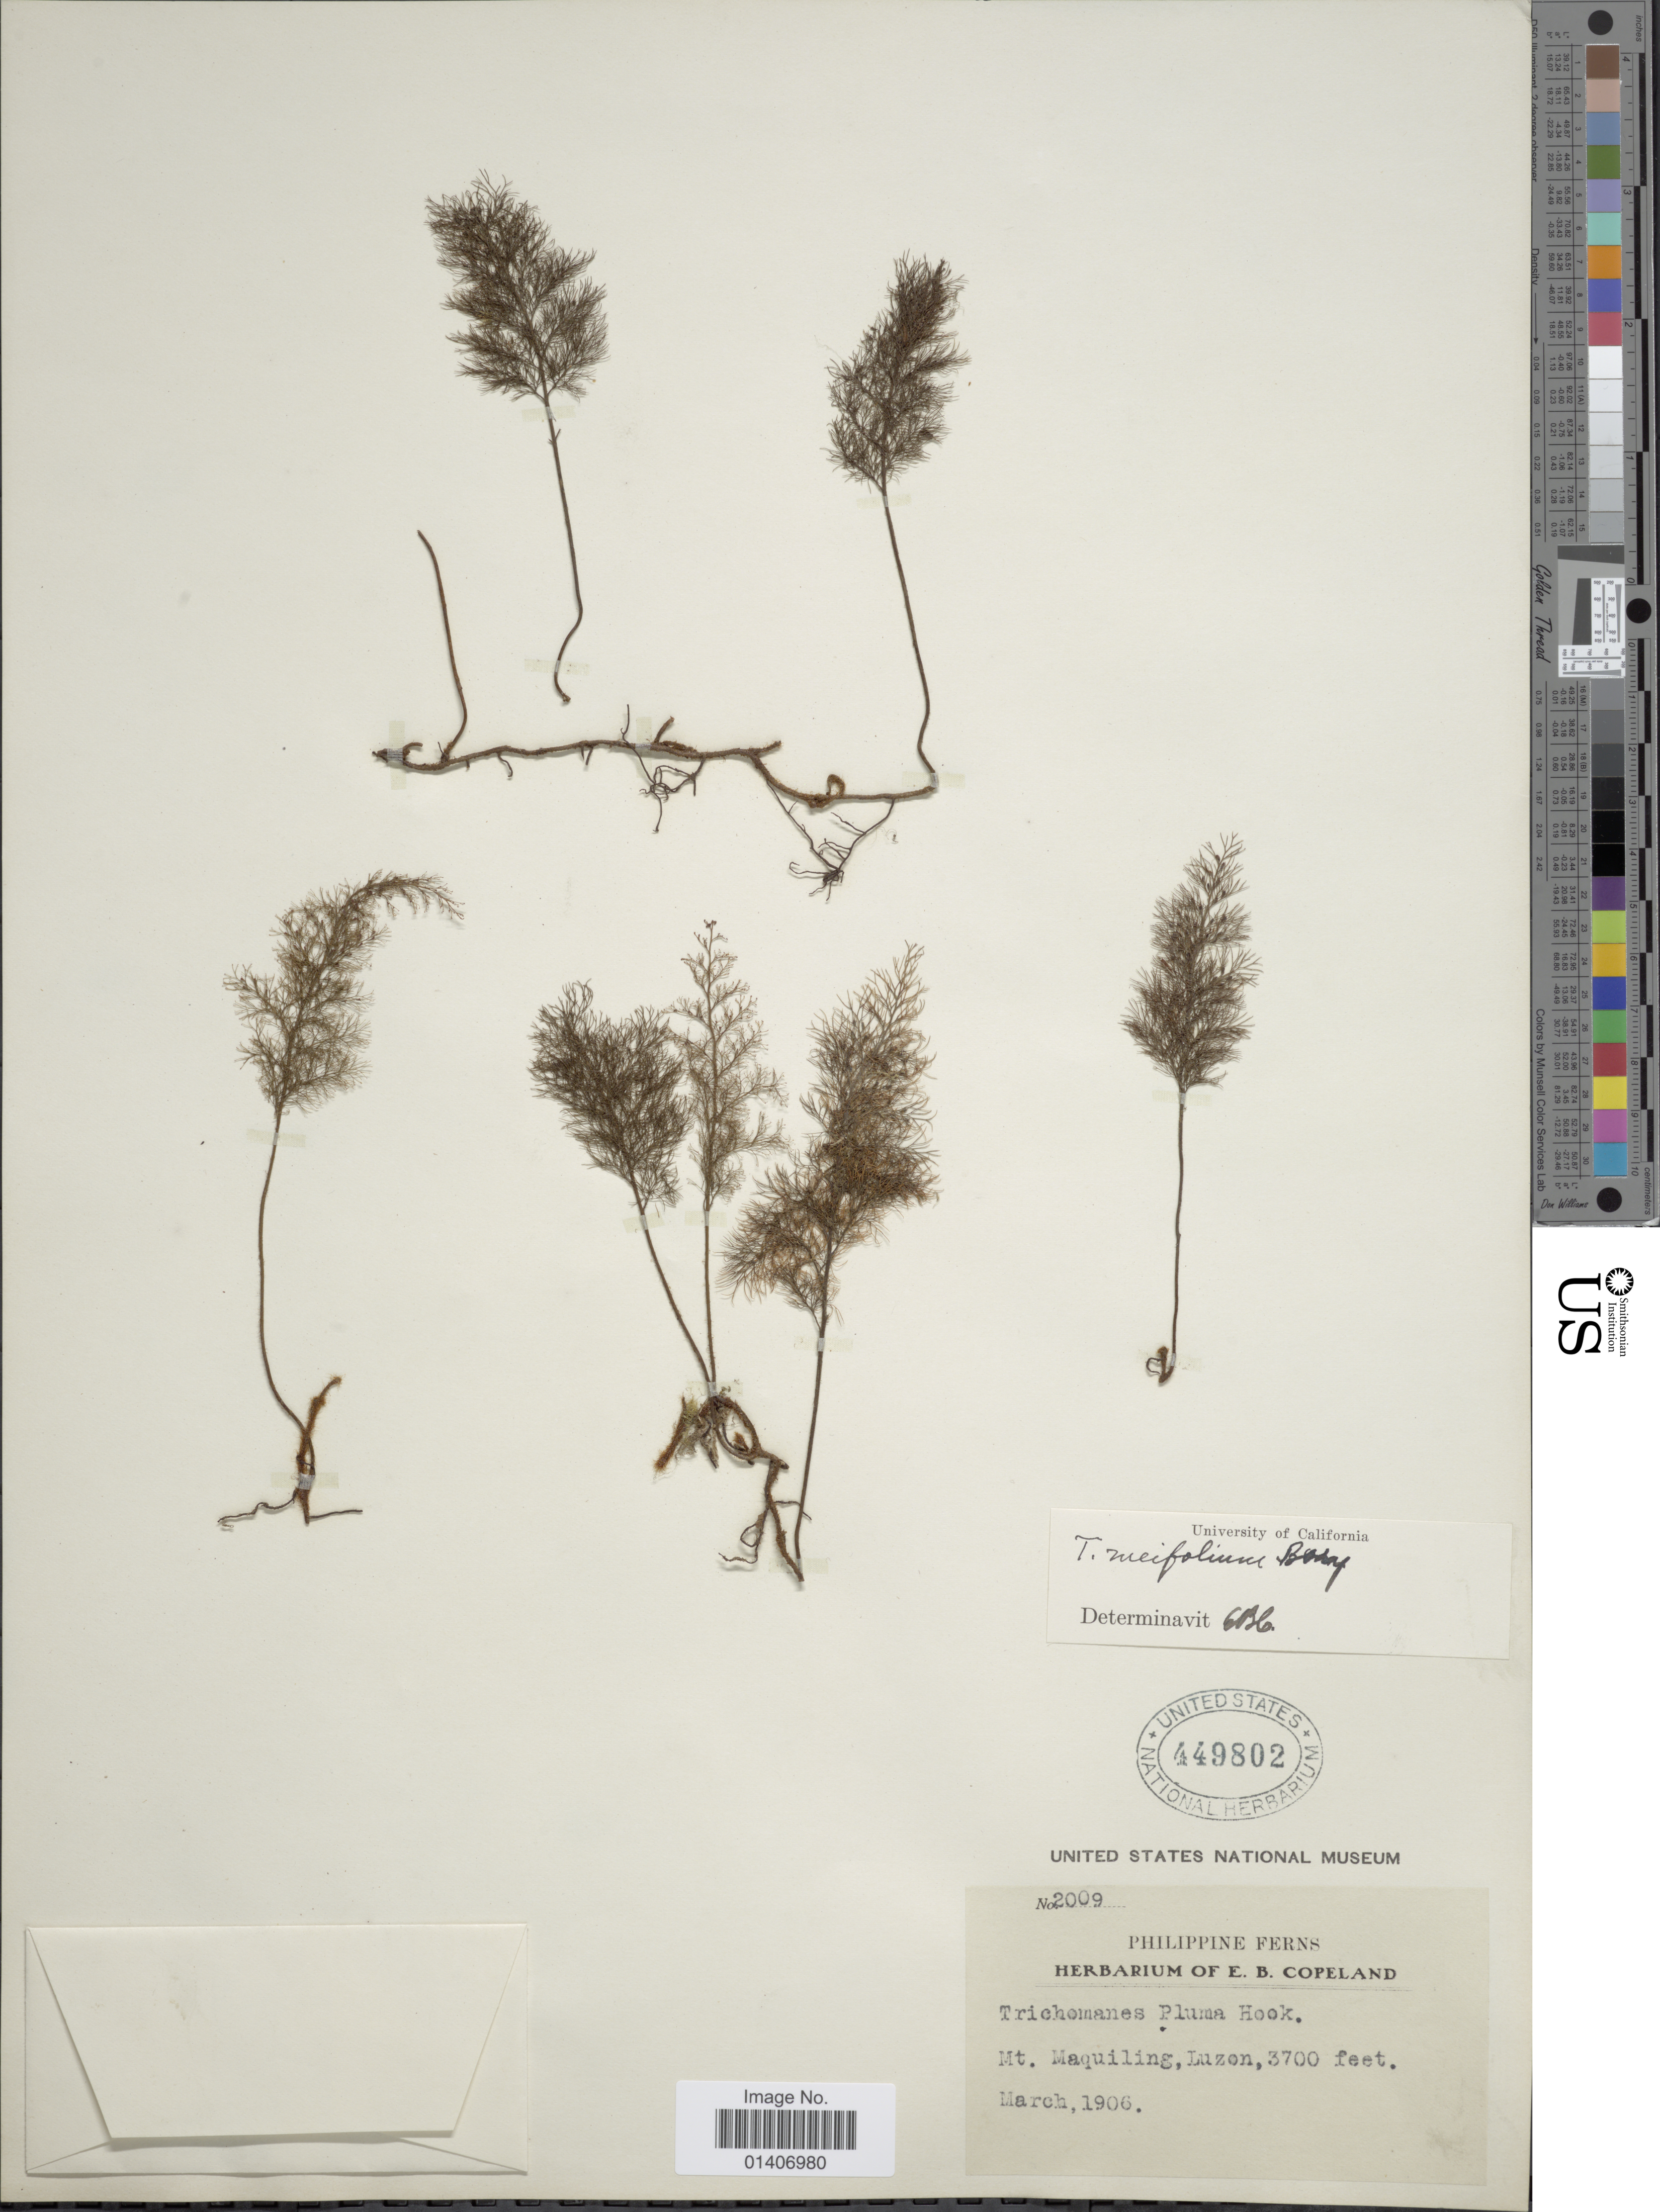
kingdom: Plantae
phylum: Tracheophyta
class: Polypodiopsida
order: Hymenophyllales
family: Hymenophyllaceae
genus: Abrodictyum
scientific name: Abrodictyum meifolium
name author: (Bory) Ebihara & K. Iwats.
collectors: E. B. Copeland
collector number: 2009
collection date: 1906-03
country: Philippines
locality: Luzon, Mt. Maquiling, Luzon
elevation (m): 1128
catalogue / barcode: US 449802